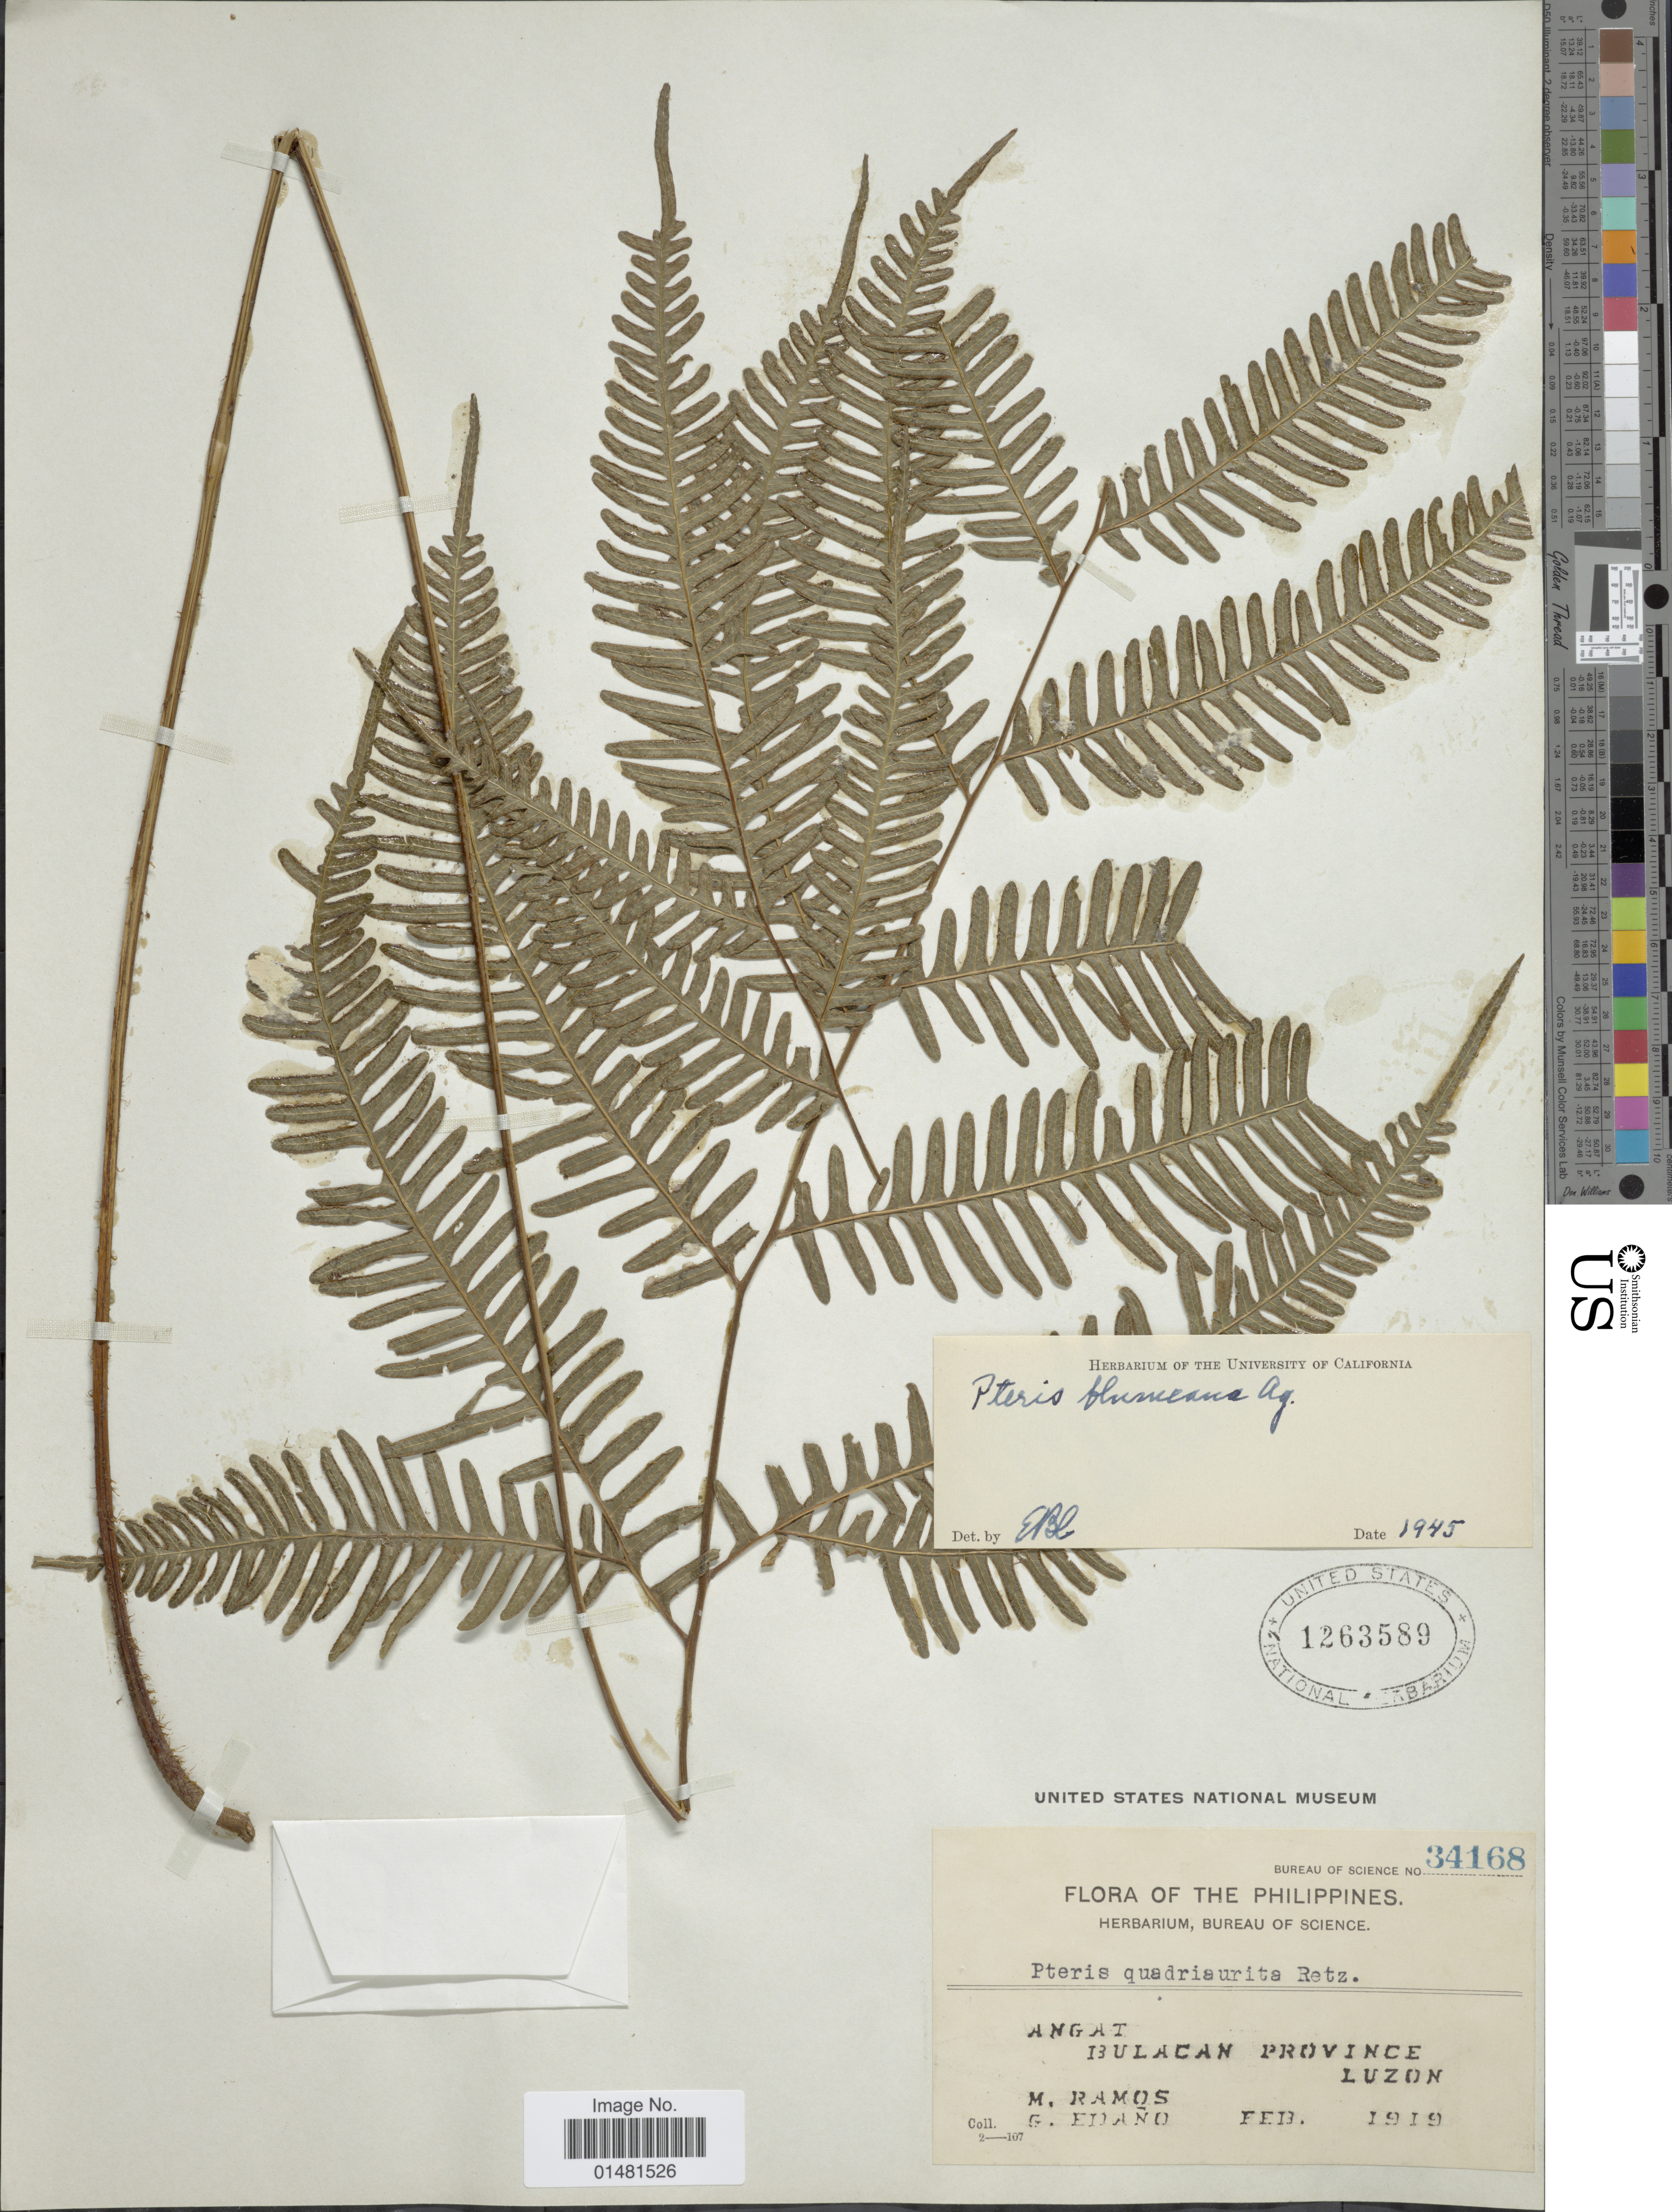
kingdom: Plantae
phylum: Tracheophyta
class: Polypodiopsida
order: Polypodiales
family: Pteridaceae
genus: Pteris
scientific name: Pteris blumeana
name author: J. Agardh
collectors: M. Ramos & G. Edaño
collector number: Bureau of Science 34168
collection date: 1919-02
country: Philippines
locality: Angat, Bulacan Province, Luzon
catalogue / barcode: US 1263589